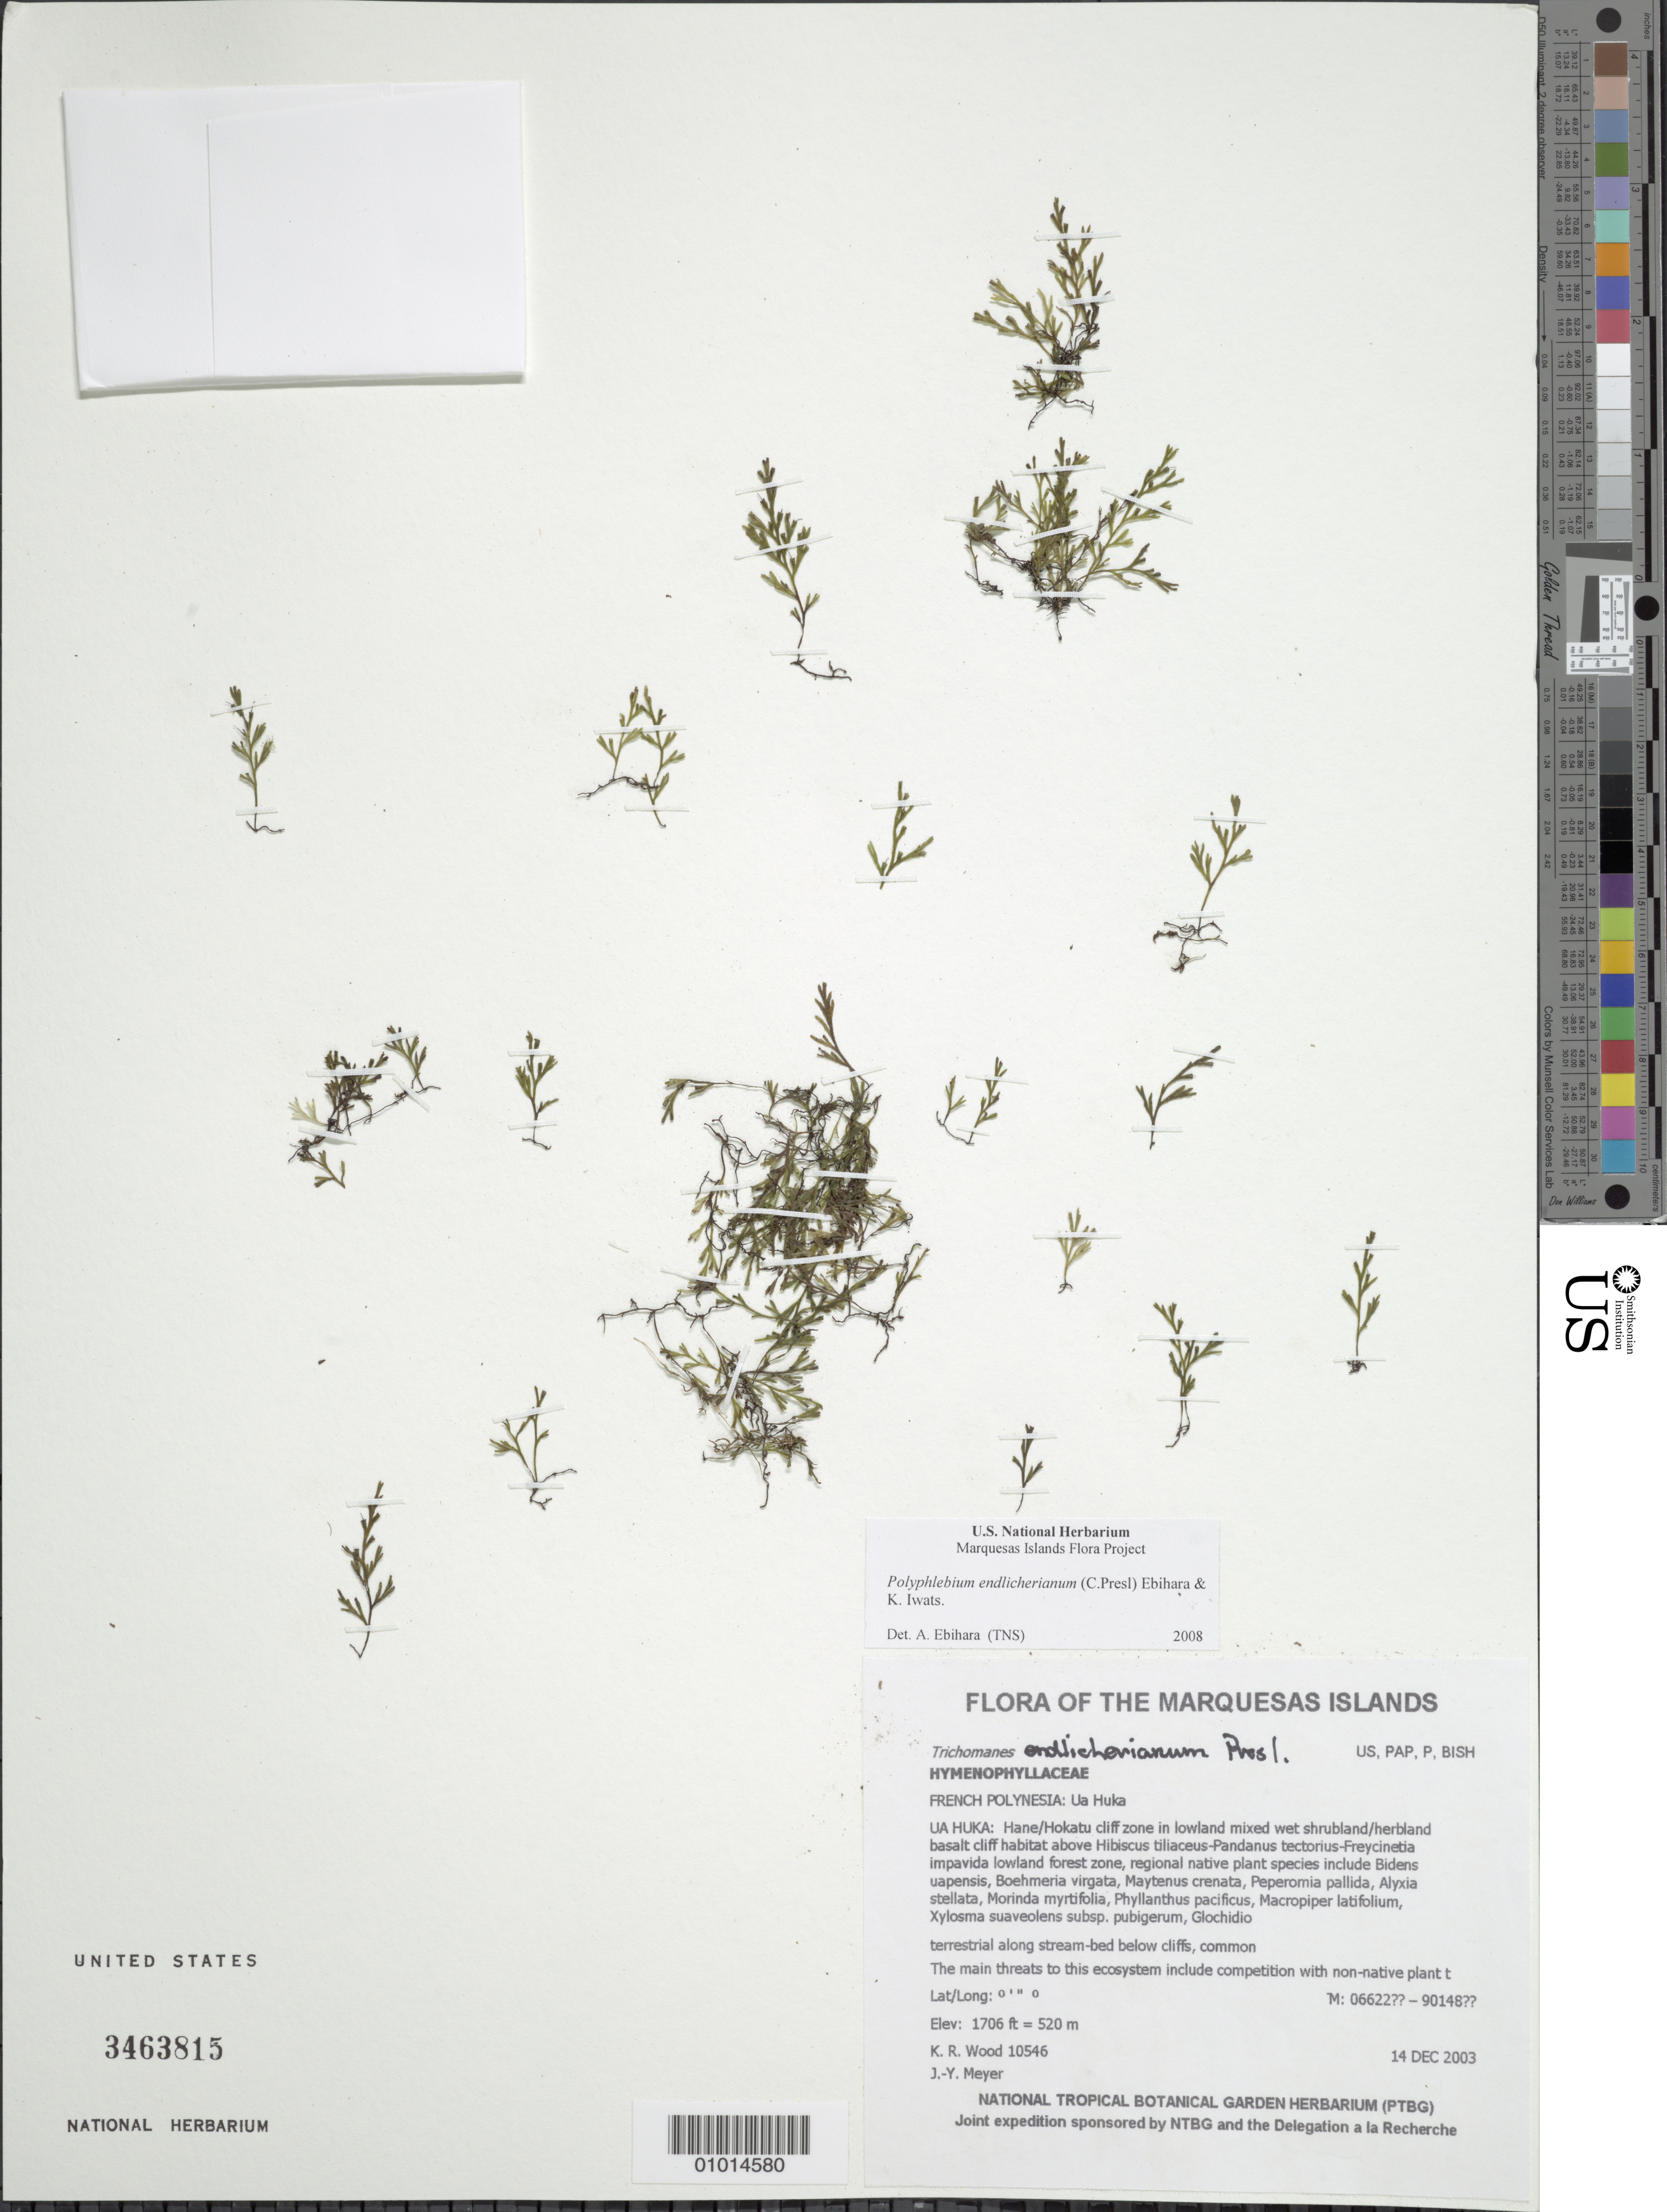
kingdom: Plantae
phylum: Tracheophyta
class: Polypodiopsida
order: Hymenophyllales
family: Hymenophyllaceae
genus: Polyphlebium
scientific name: Polyphlebium endlicherianum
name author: (C. Presl) Ebihara & K. Iwats.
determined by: Ebihara, A.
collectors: K. R. Wood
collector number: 10546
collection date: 2003-12-14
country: French Polynesia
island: Ua Huka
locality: Hane/Hokatu cliff zone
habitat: In lowland mixed wet shrubland/herbland basalt cliff habitat above Hibiscus tiliaceus-Pandanus tectorius-Freycinetia impavida lowland forest zone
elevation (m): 520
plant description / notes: The main threats to this ecosystem include competition with non-native plant taxa such as Psidium guajava, Ageratum conyzoides, Zingiber zerumbet, Paspalum conjugatum, Coffea arabica, Oplismenus compositus, and Kyllinga brevifolia, other less invasive non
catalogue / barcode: US 3463815